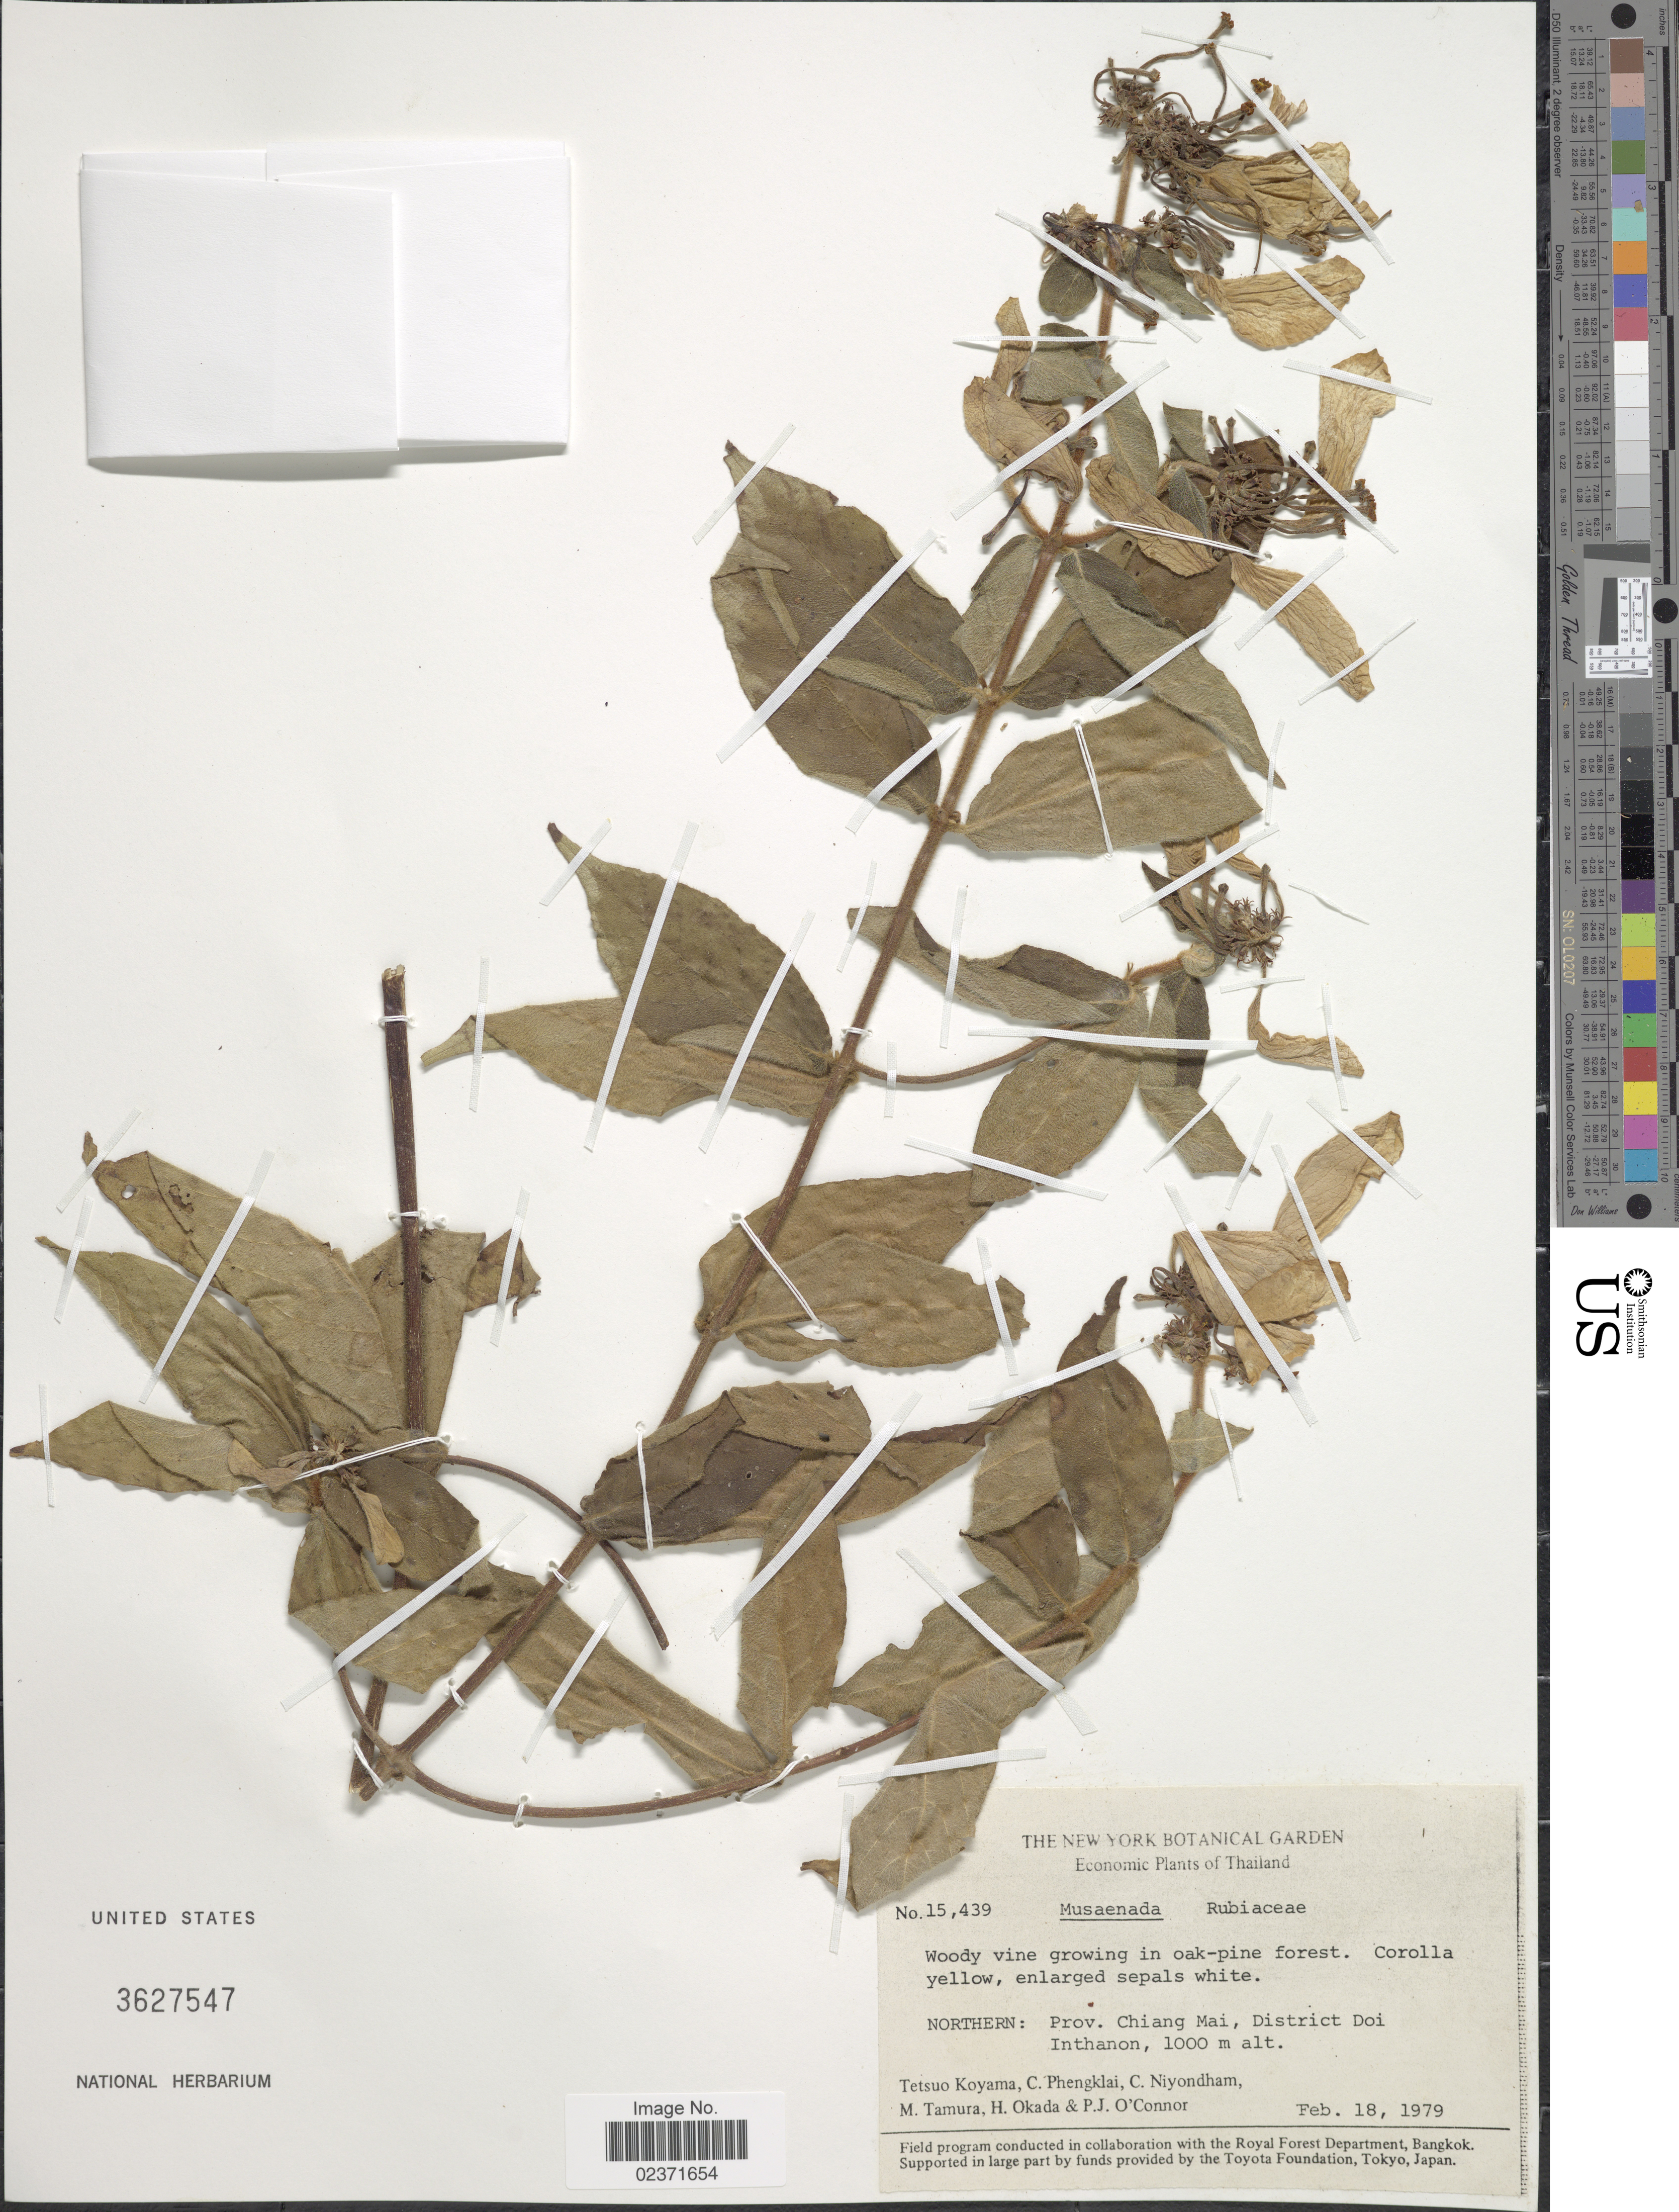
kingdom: Plantae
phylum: Tracheophyta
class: Magnoliopsida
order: Gentianales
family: Rubiaceae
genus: Mussaenda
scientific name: Mussaenda sp.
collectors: T. Koyama, C. Phengklai, C. Niyondham, M. Tamura & et al.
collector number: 15439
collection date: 1979-02-18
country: Thailand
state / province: Chiang Mai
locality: Northern: District Doi Inthanon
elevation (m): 1000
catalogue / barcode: US 3627547